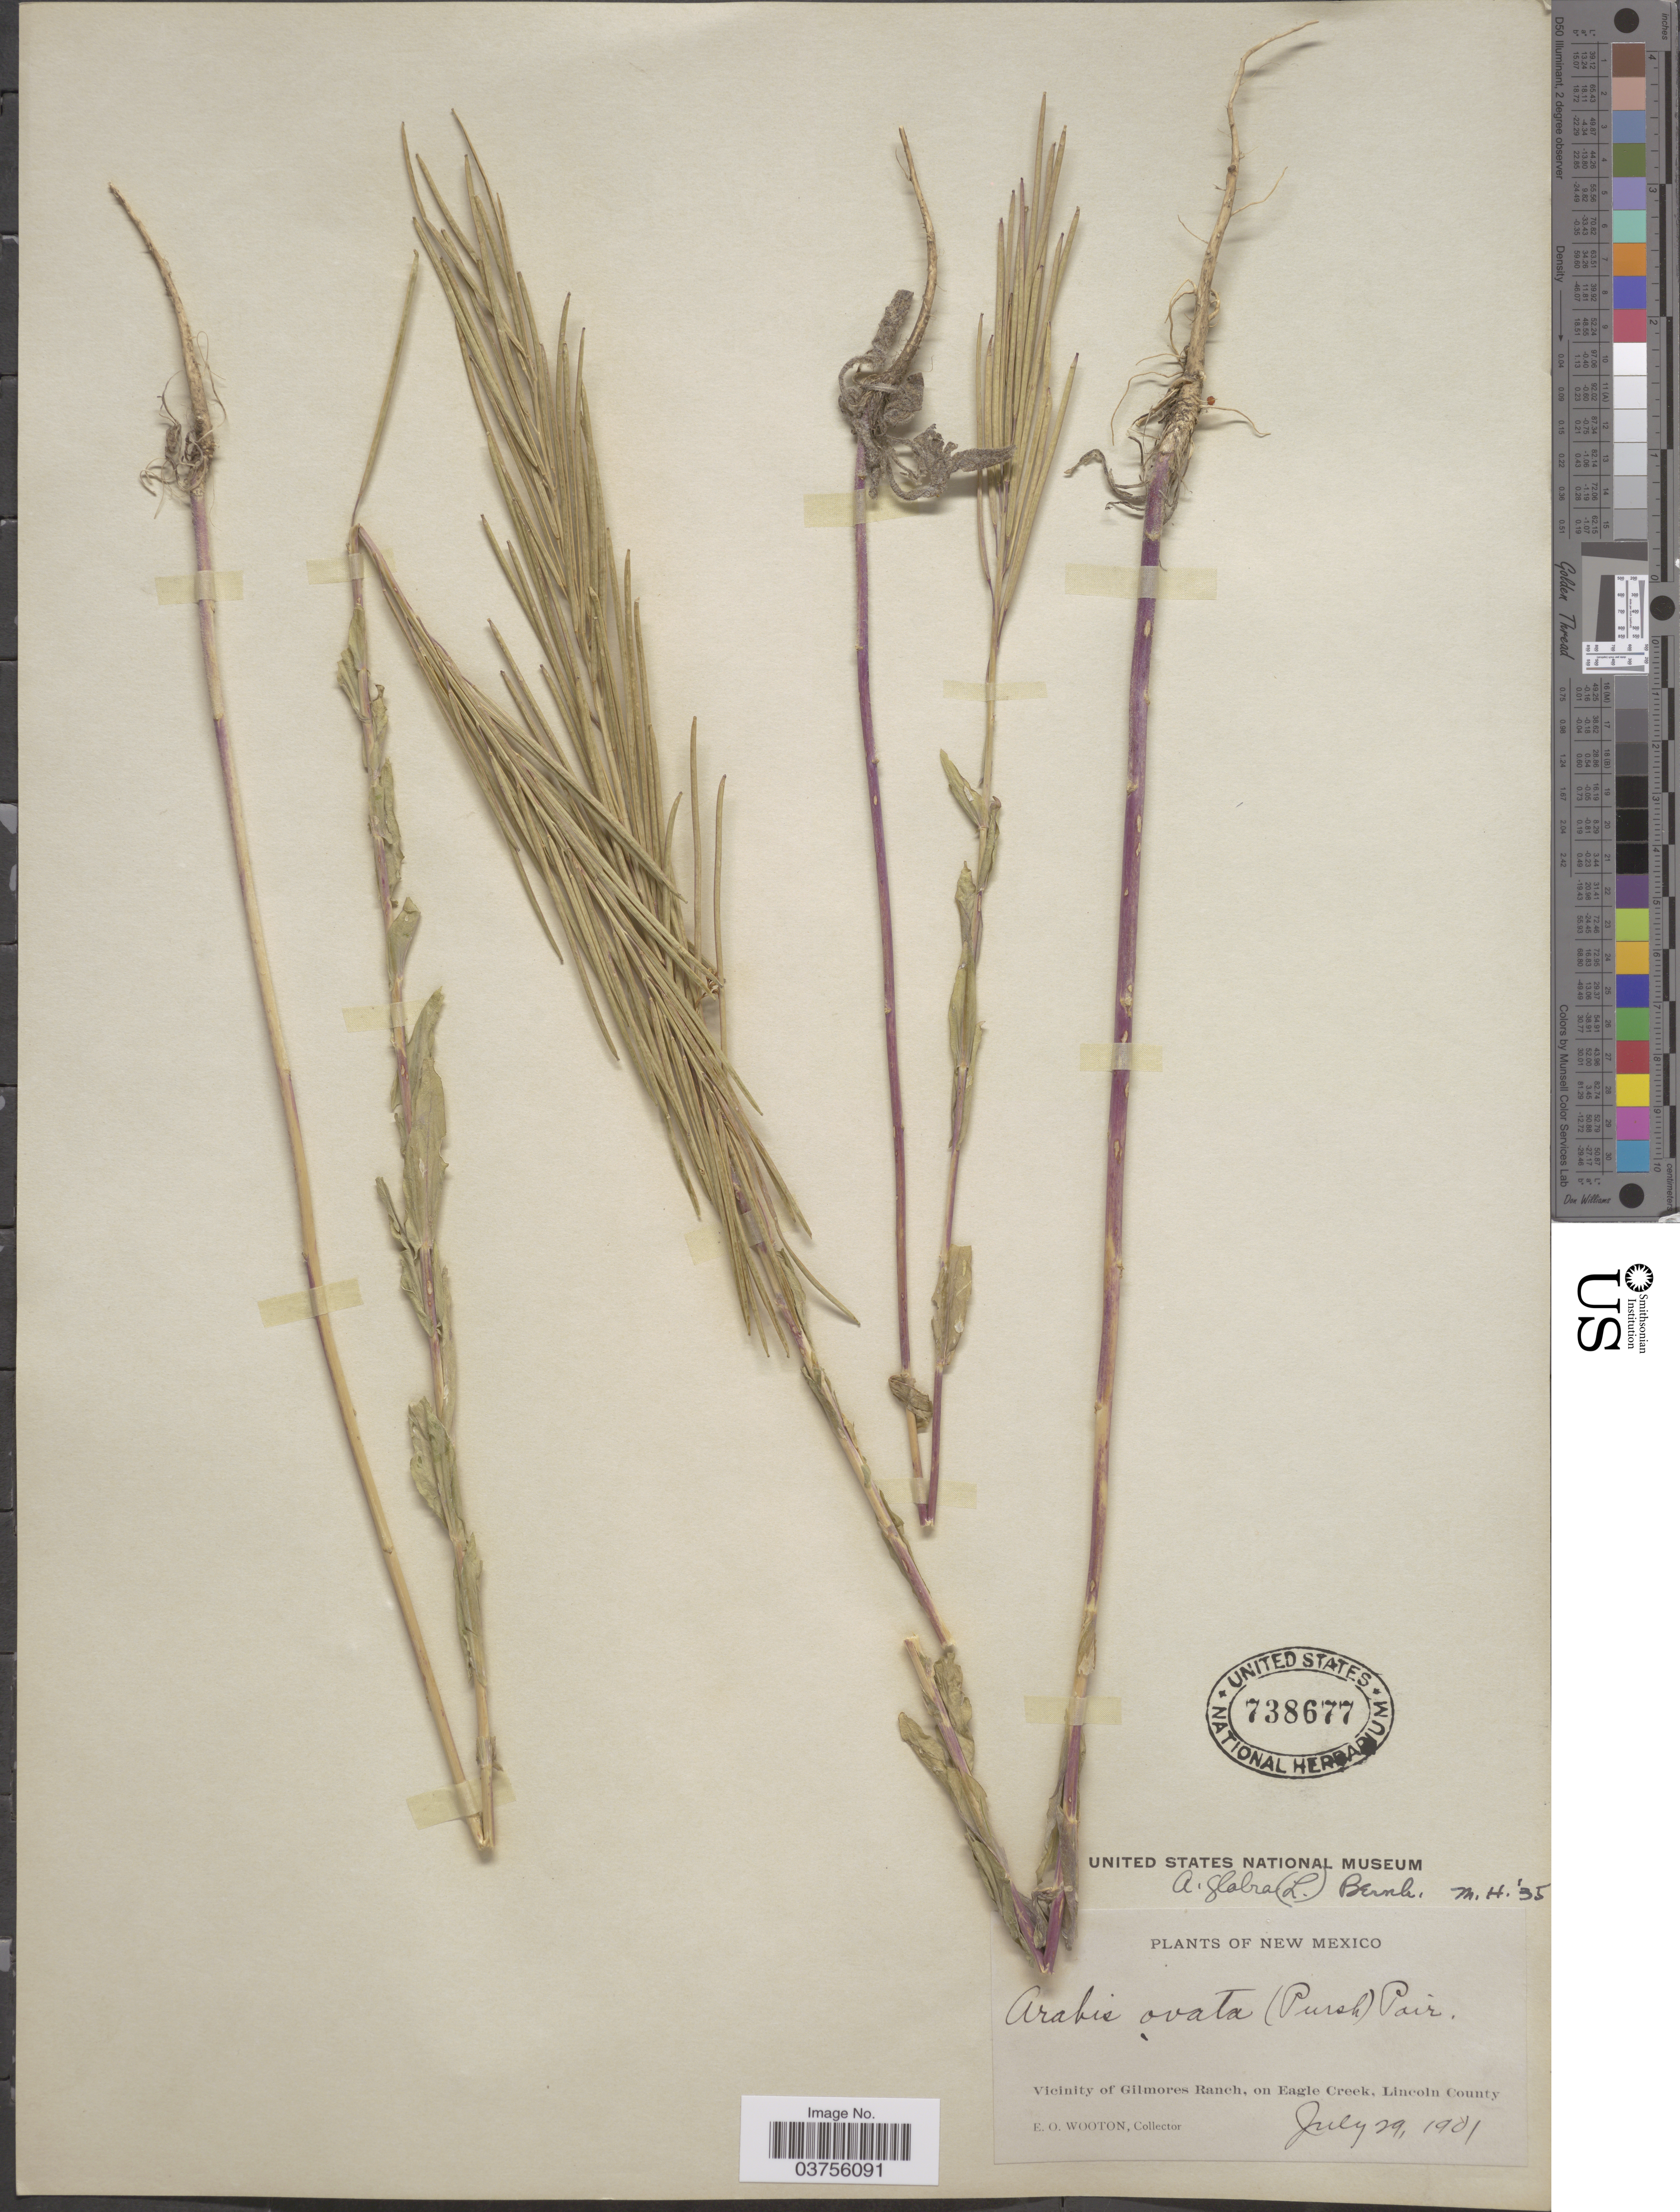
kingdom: Plantae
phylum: Tracheophyta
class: Magnoliopsida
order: Brassicales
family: Brassicaceae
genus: Turritis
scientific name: Turritis glabra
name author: L.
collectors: E. O. Wooton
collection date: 1981-07-29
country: United States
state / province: New Mexico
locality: Vicinity of Gilmores Ranch, on Eagle Creek, Lincoln County.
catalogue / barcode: US 738677